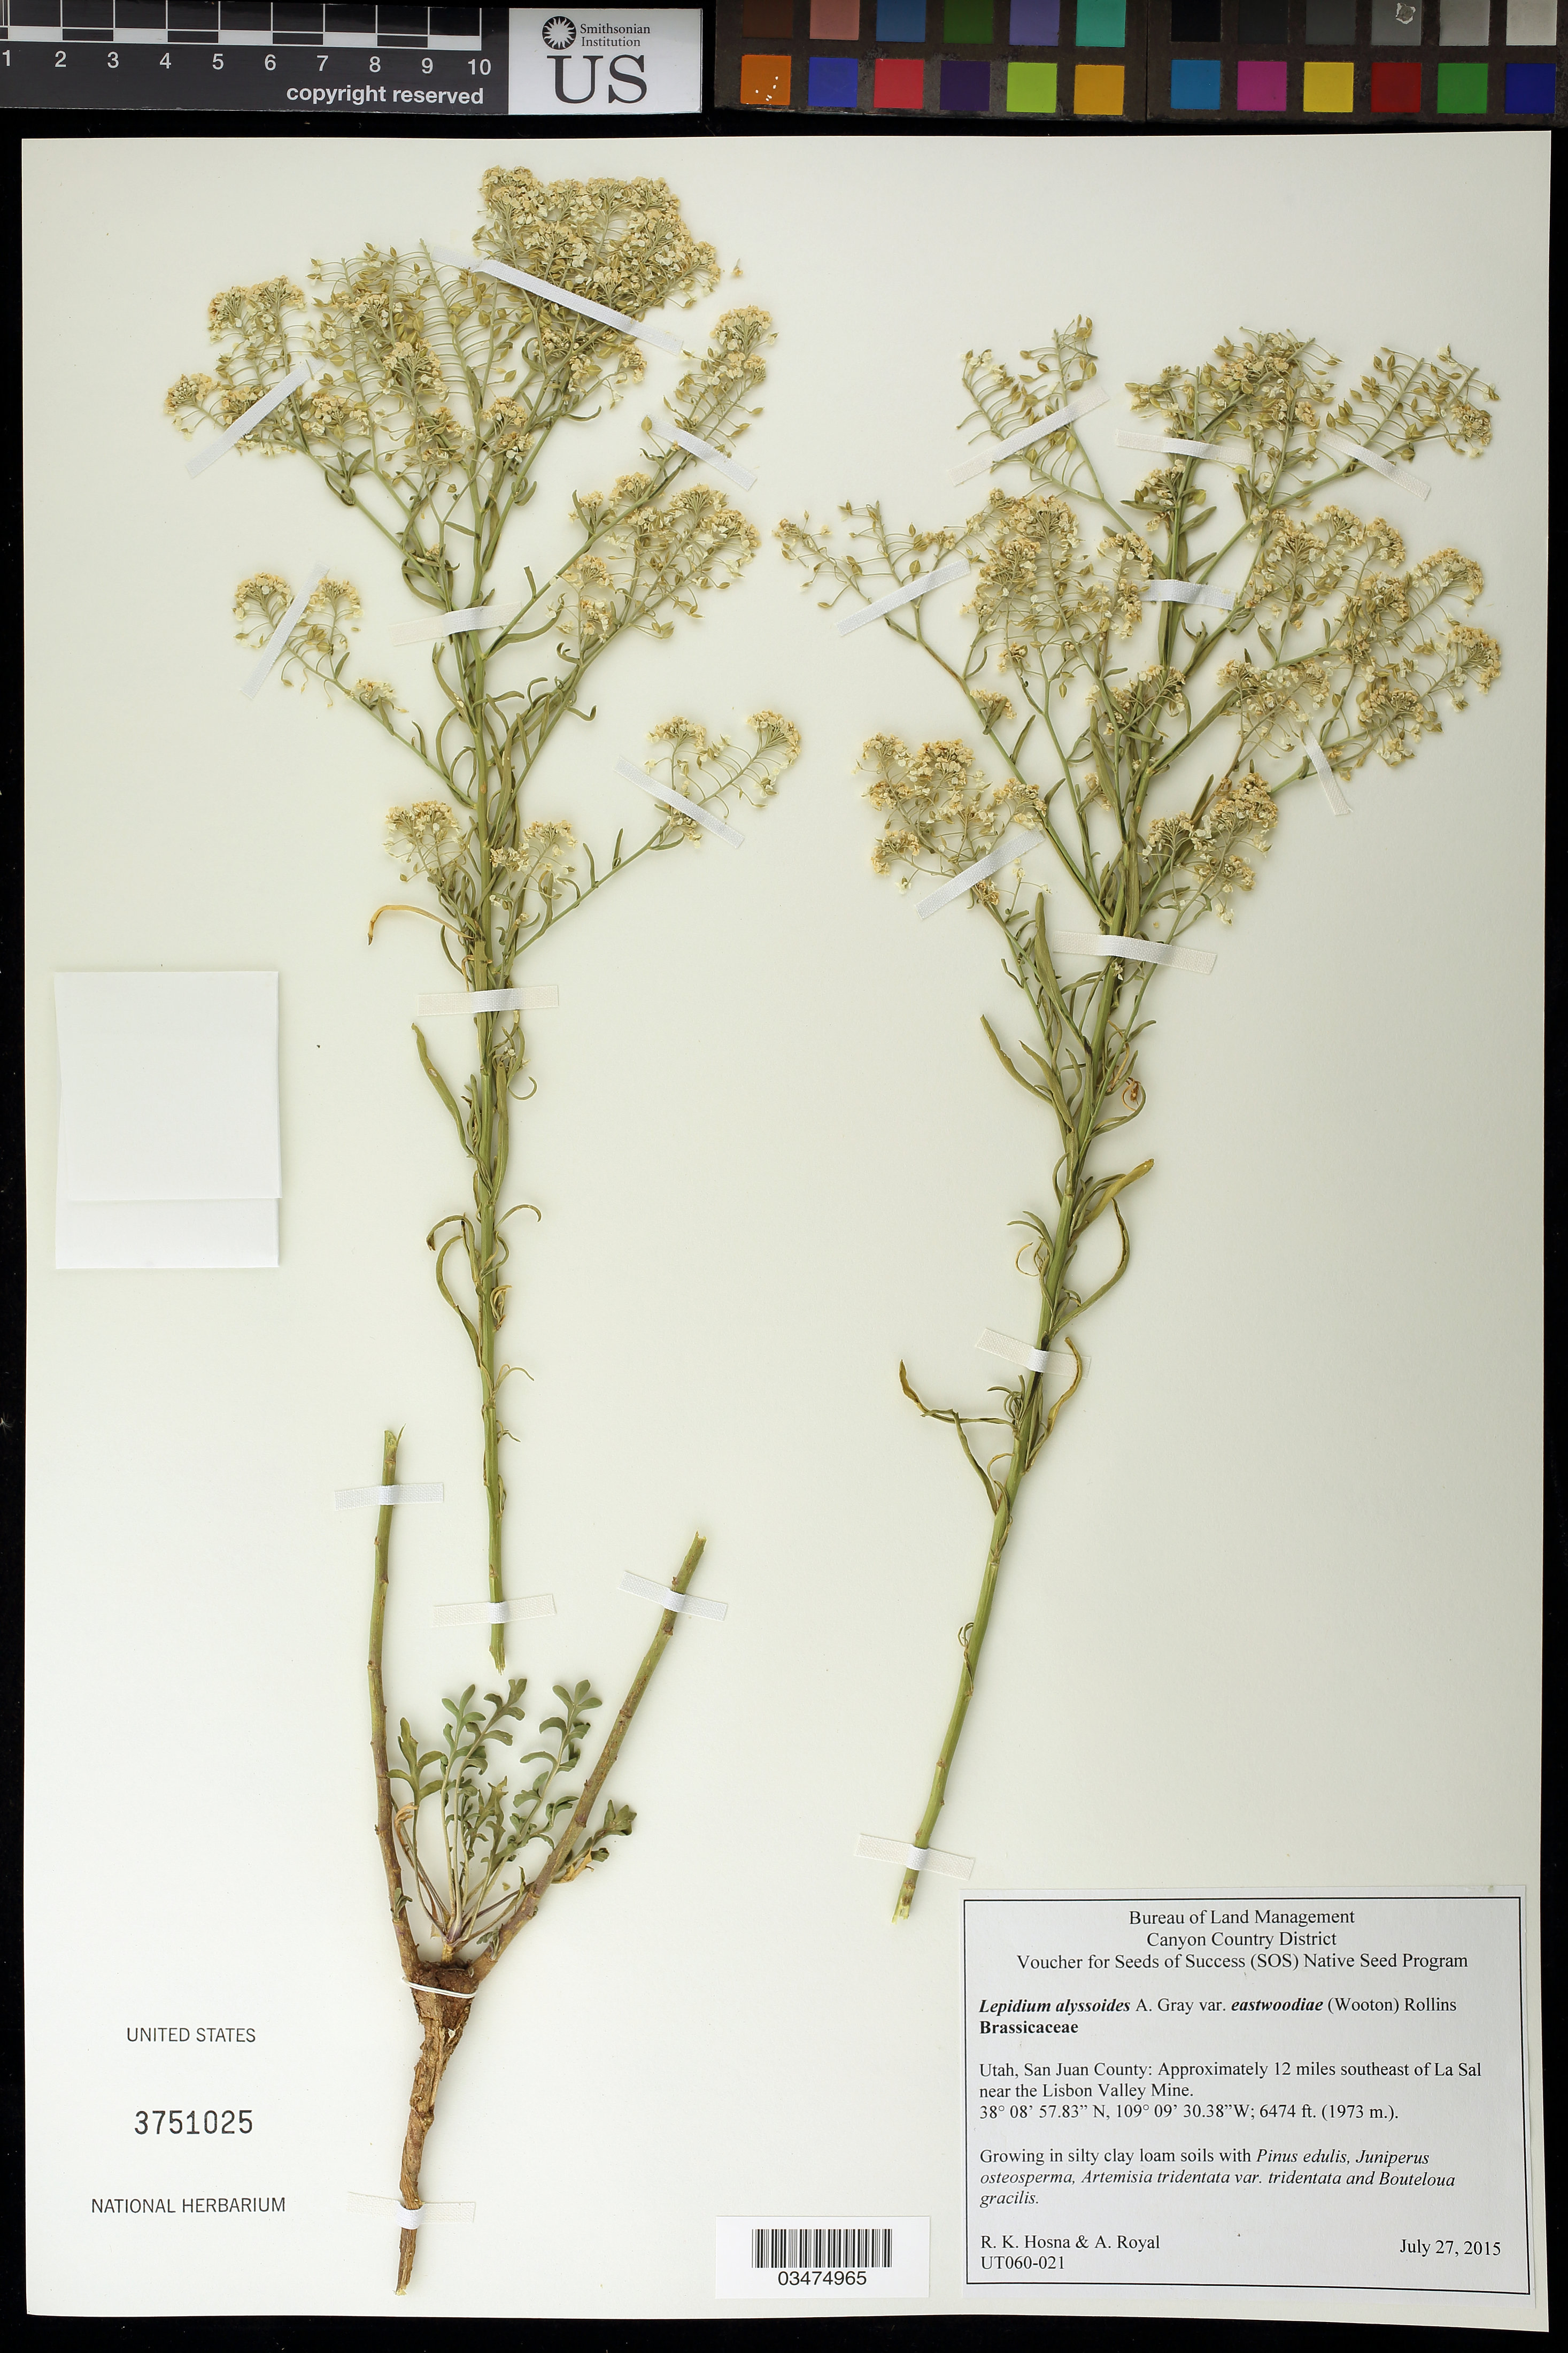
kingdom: Plantae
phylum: Tracheophyta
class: Magnoliopsida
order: Brassicales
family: Brassicaceae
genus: Lepidium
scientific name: Lepidium alyssoides var. eastwoodiae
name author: (Wooton) Rollins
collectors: R. Hosna & A. Royal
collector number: UT060-021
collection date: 2015-07-27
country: United States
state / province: Utah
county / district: San Juan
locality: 12 mi. SE of La Sal near Lisbon Valley Mine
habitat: Silty clay loam soils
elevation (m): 1973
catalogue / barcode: US 3751025